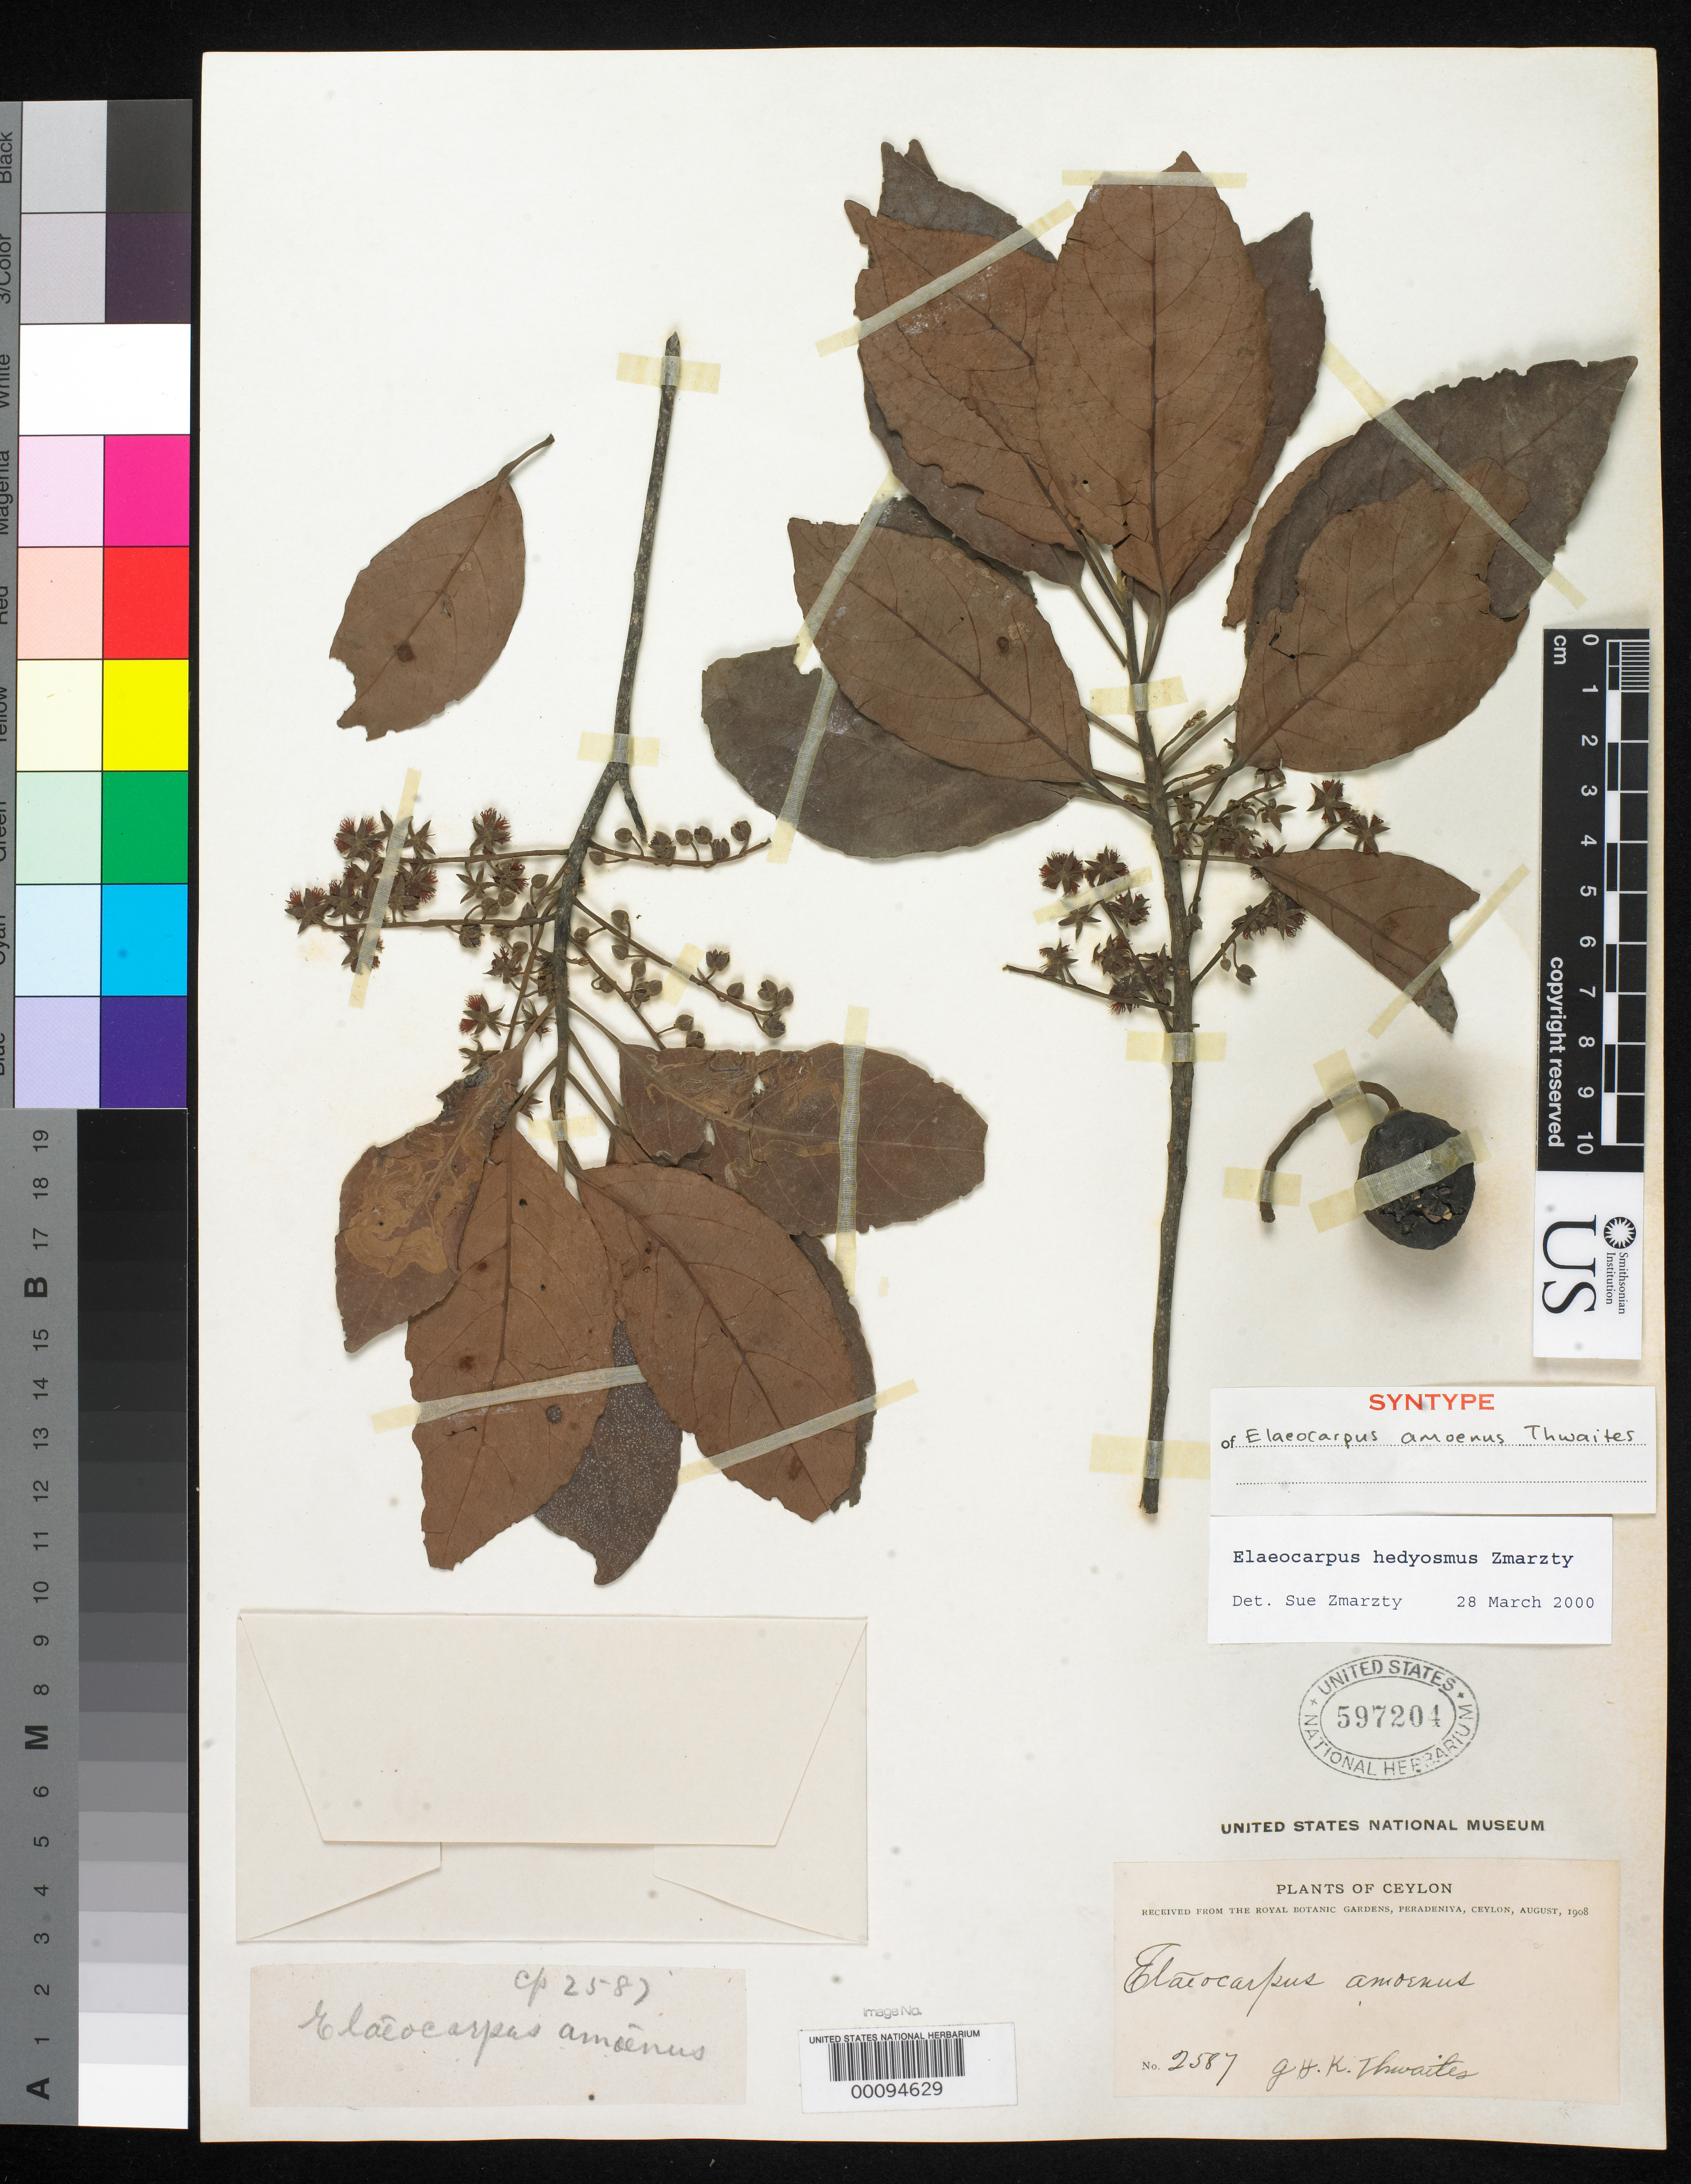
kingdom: Plantae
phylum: Tracheophyta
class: Magnoliopsida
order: Oxalidales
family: Elaeocarpaceae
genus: Elaeocarpus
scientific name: Elaeocarpus amoenus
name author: Thwaites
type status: Isosyntype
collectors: G. H. K. Thwaites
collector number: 2587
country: Sri Lanka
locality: "Ceylon"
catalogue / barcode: US 597204